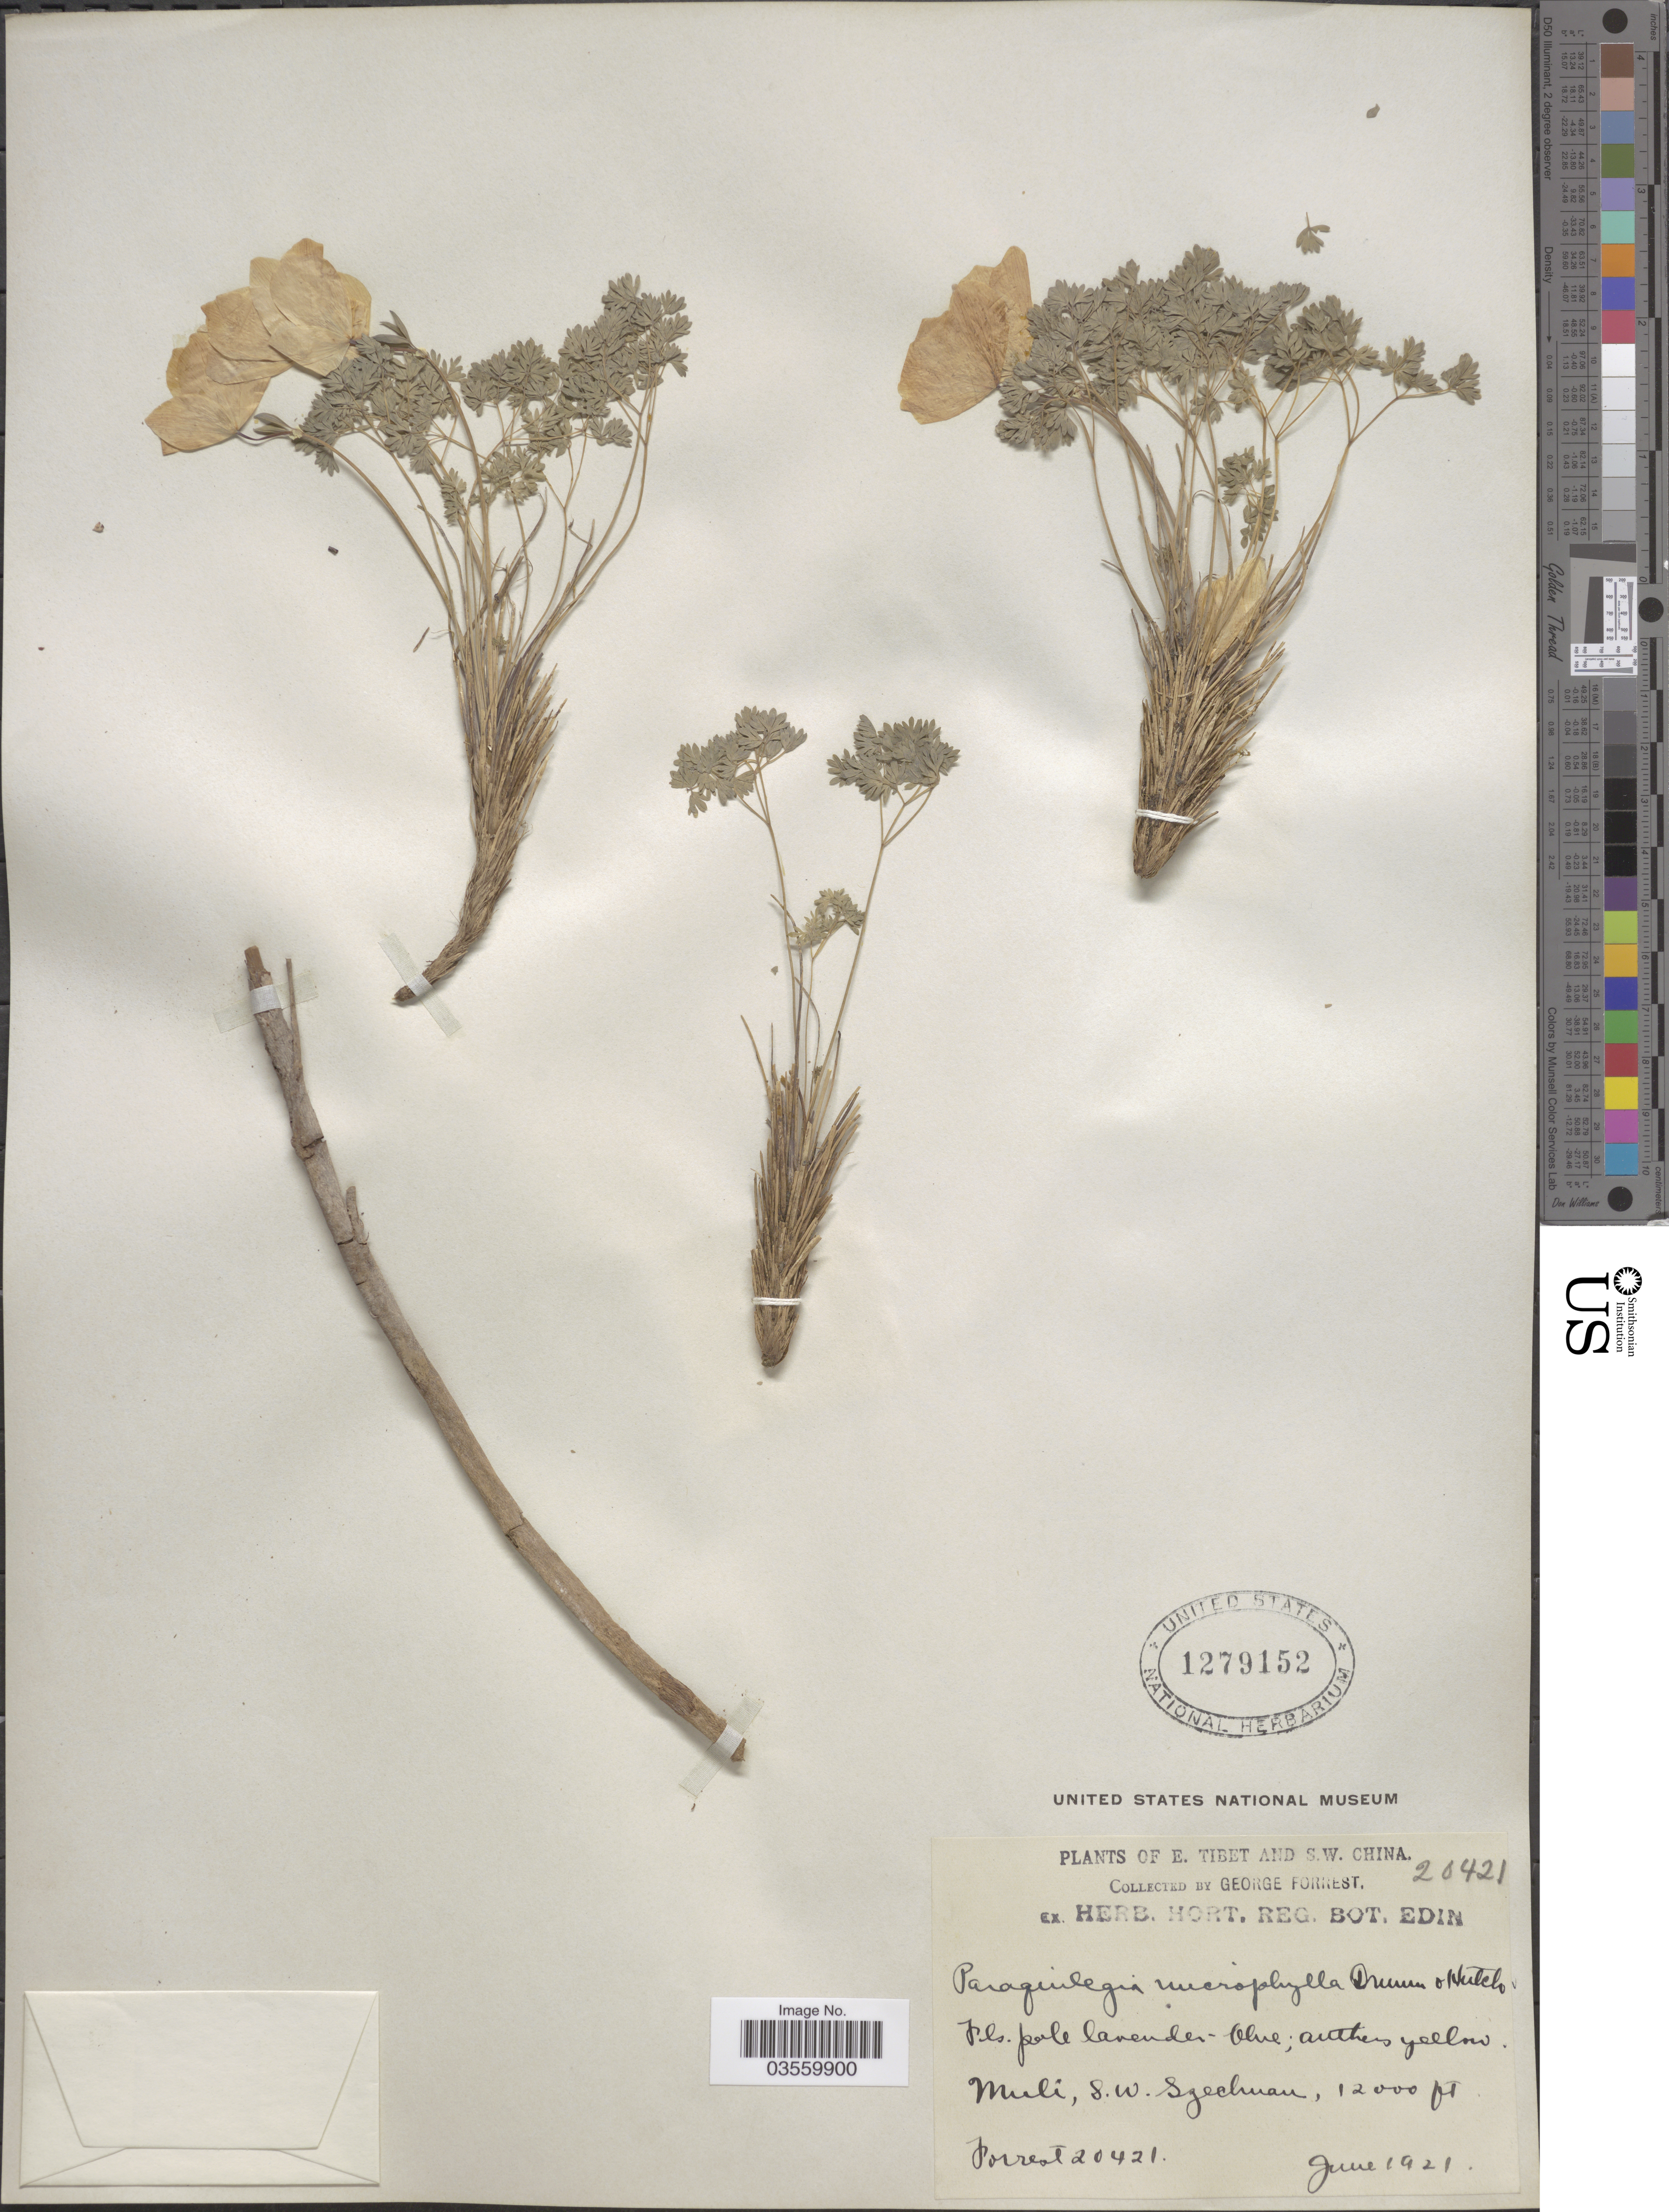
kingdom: Plantae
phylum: Tracheophyta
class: Magnoliopsida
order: Ranunculales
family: Ranunculaceae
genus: Paraquilegia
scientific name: Paraquilegia microphylla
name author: (Royle) J.R. Drumm. & Hutch.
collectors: G. Forrest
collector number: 20421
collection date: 1921-06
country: China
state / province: Sichuan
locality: E. Tibet and S. W China. Muli, S.W. Szechuan.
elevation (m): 3658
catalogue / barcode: US 1279152